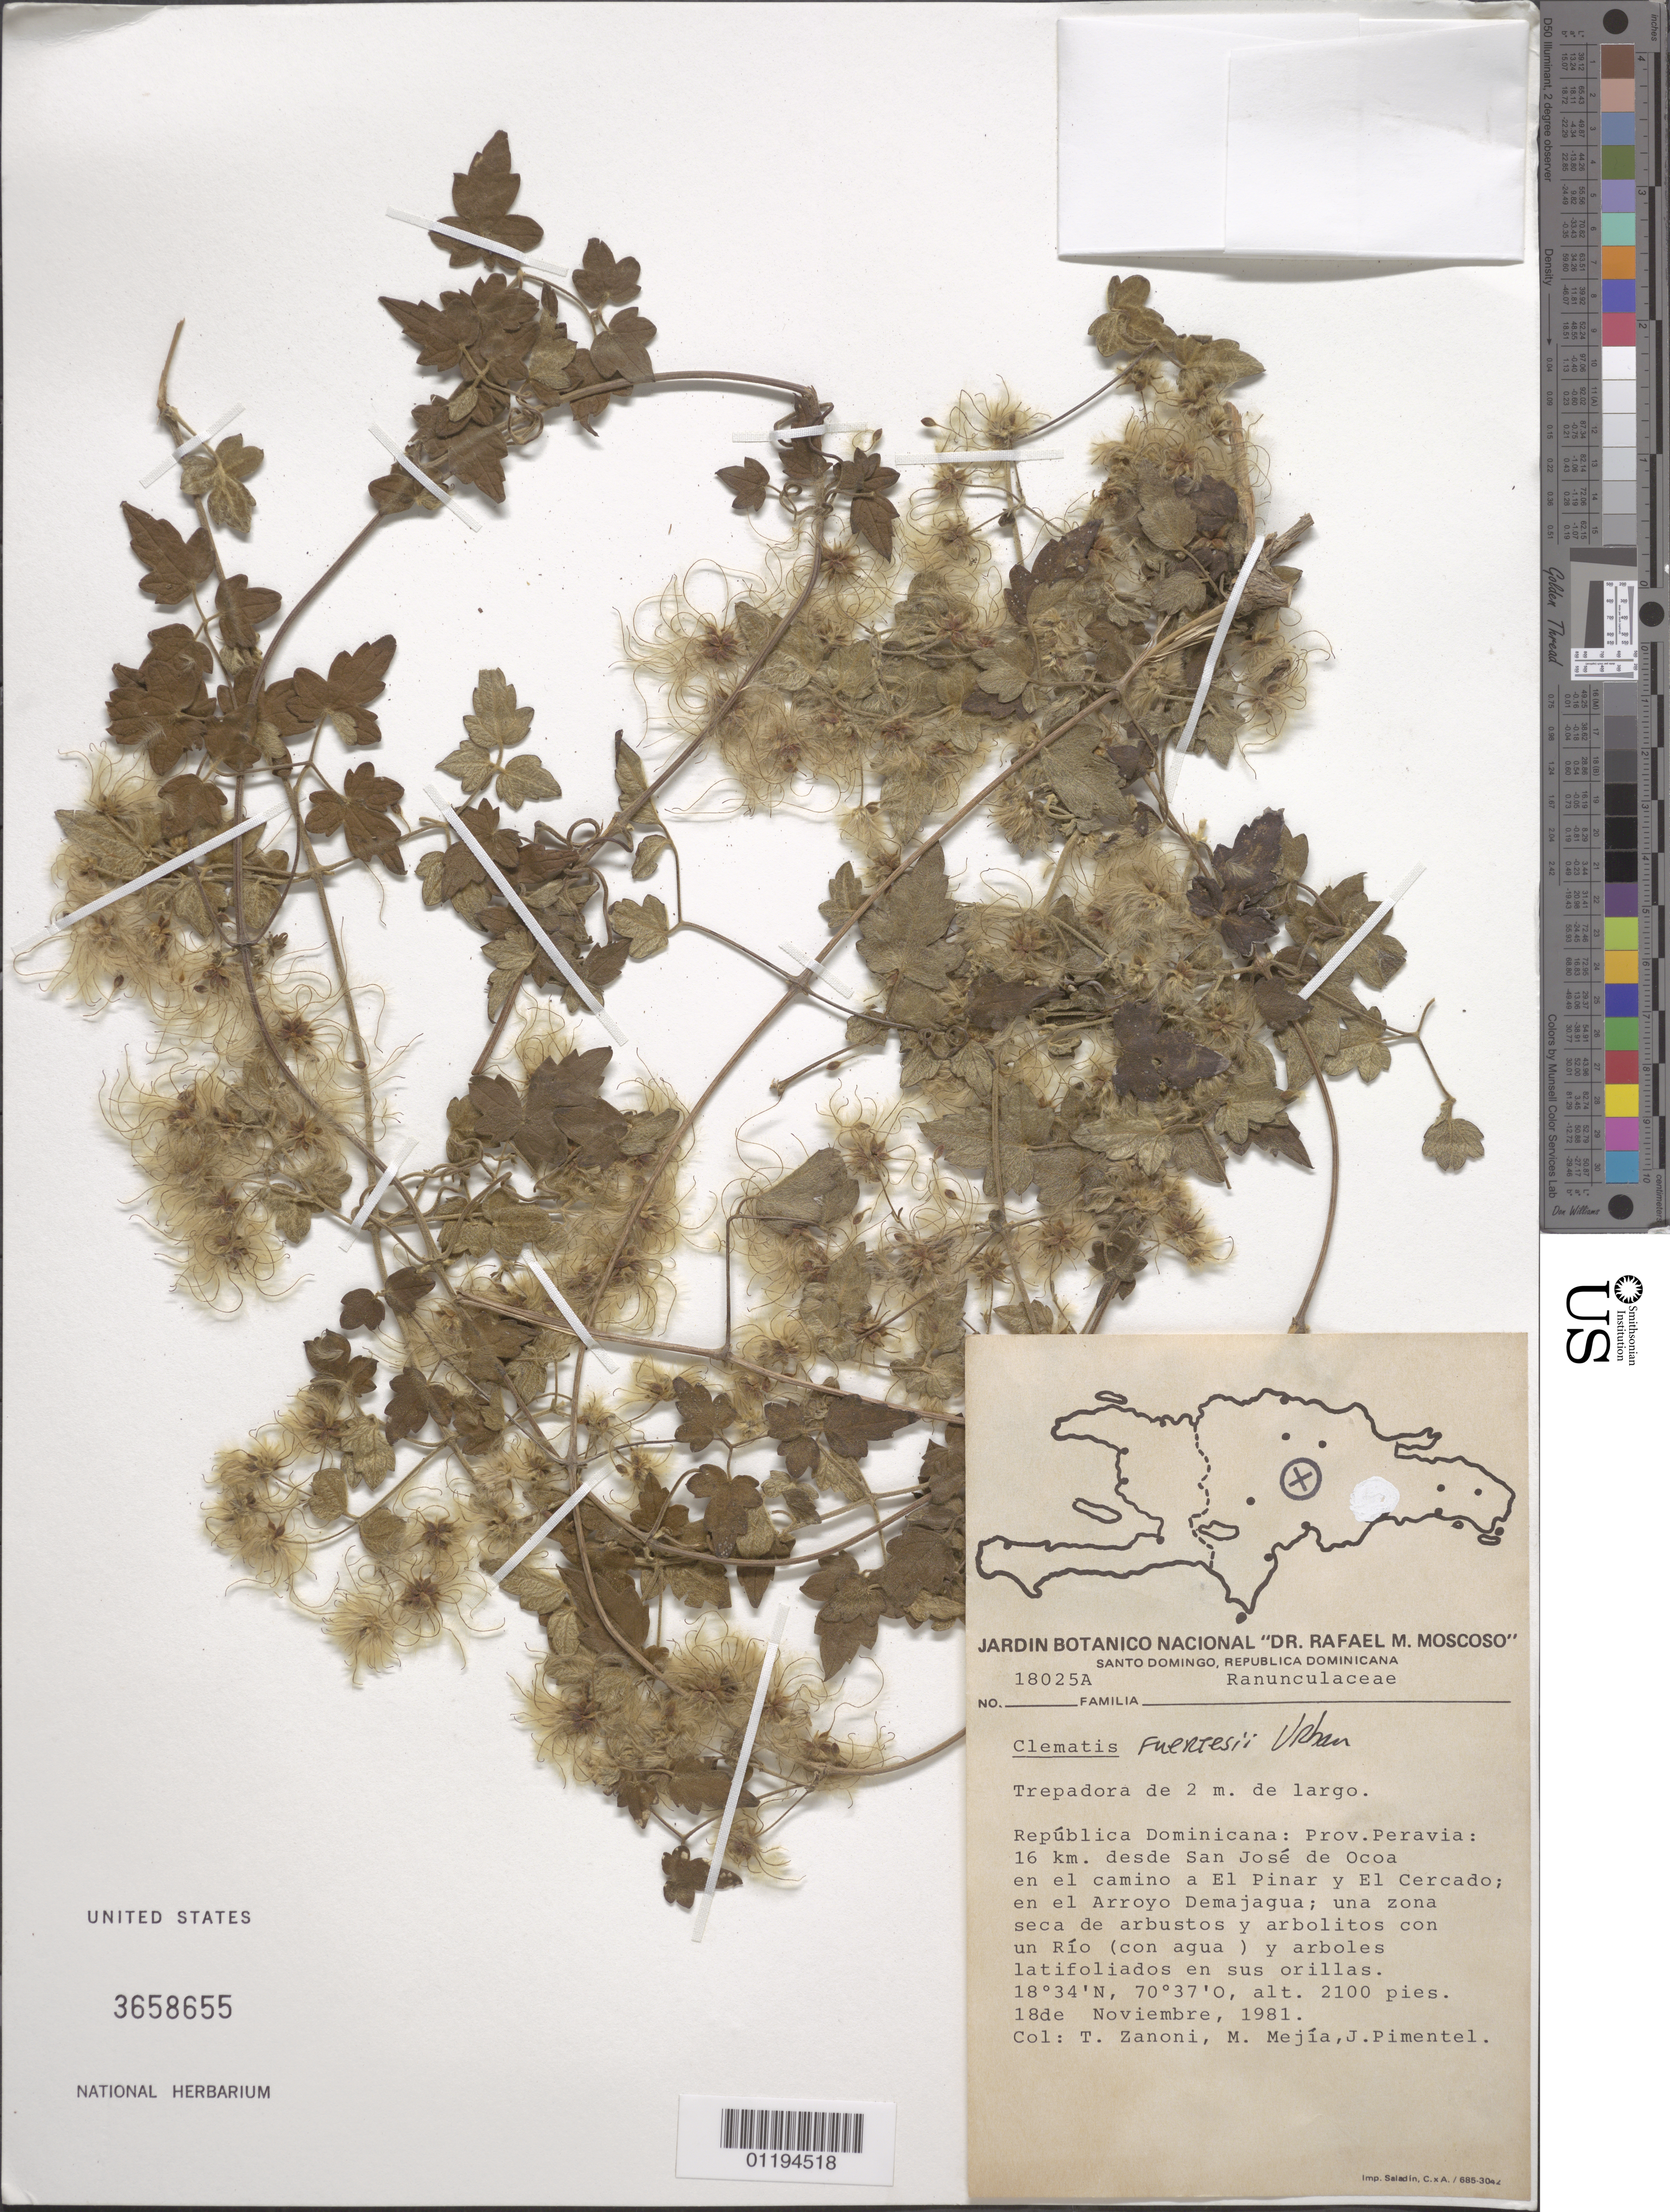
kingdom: Plantae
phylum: Tracheophyta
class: Magnoliopsida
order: Ranunculales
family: Ranunculaceae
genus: Clematis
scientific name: Clematis fuertesii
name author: Urb.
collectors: T. A. Zanoni, M. Mejia & J. Pimental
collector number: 18025A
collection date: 1981-11-18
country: Dominican Republic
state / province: Peravia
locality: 16 km from San Jose on the road between El Pinar and El Cercado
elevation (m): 640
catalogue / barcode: US 3658655